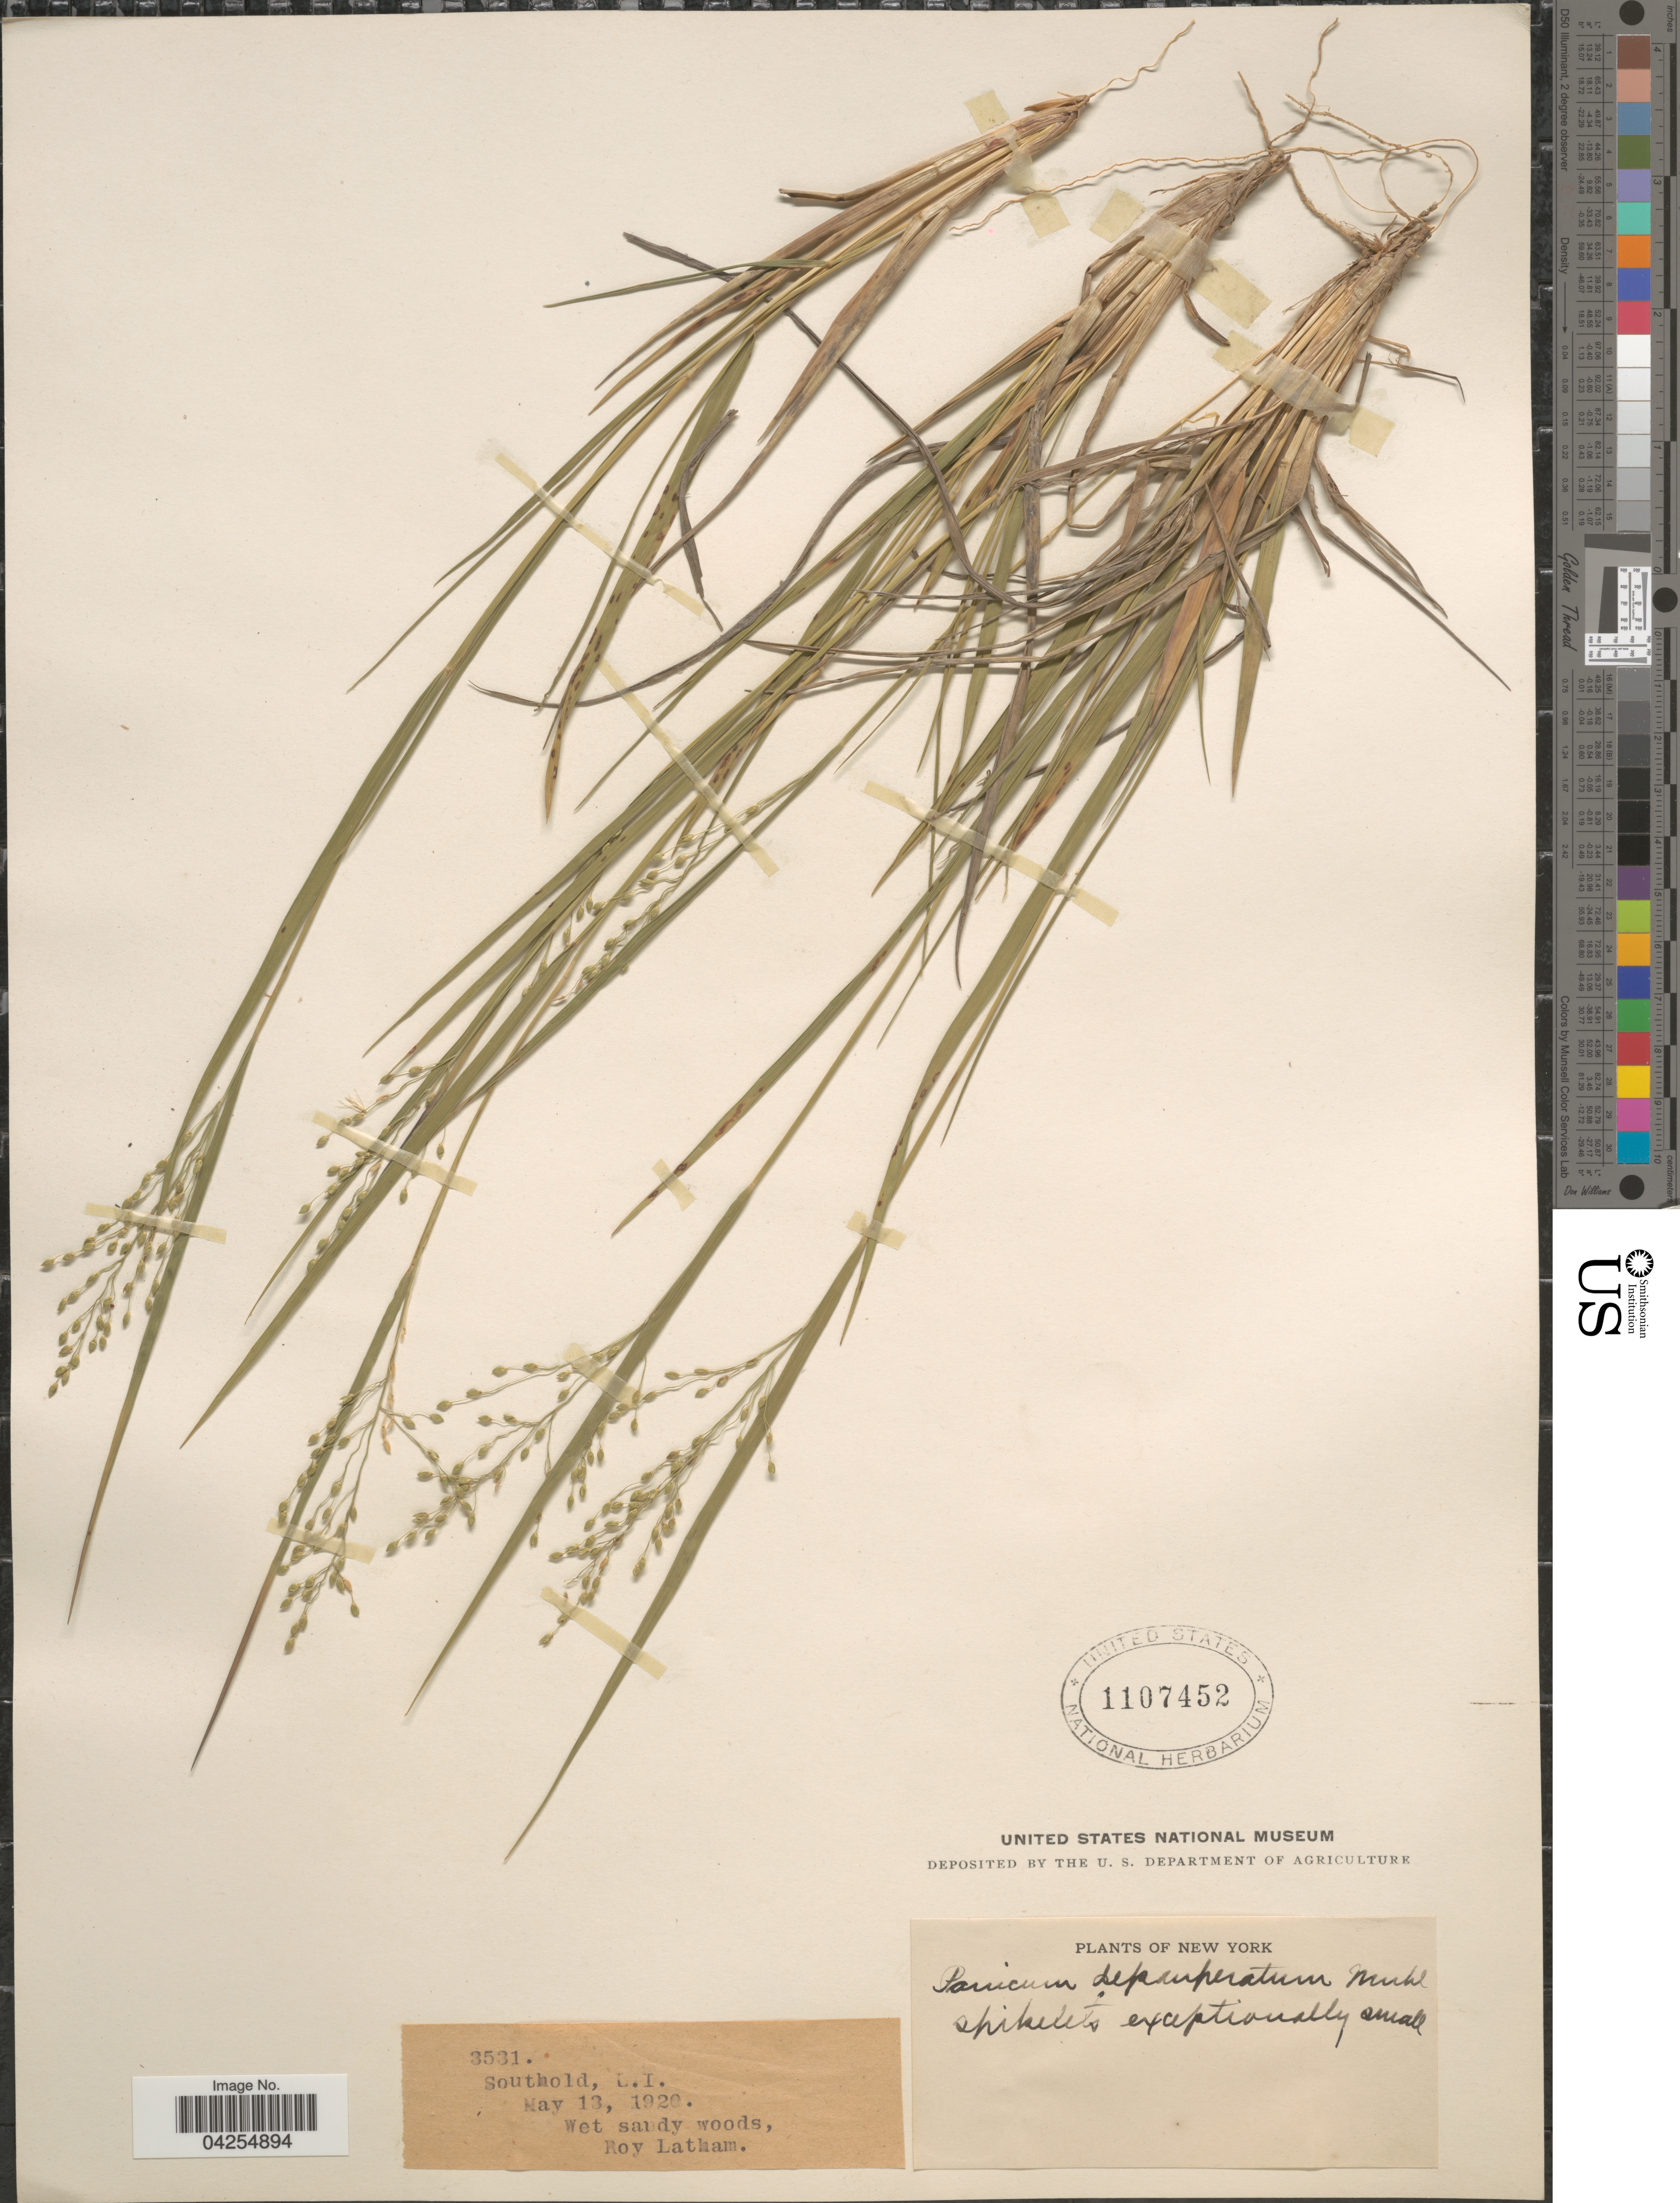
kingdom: Plantae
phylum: Tracheophyta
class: Liliopsida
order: Poales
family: Poaceae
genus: Dichanthelium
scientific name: Dichanthelium depauperatum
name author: (Muhl.) Gould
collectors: R. Latham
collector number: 3531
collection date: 1920-05-13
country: United States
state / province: New York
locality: Southold, L.I.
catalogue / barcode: US 1107452